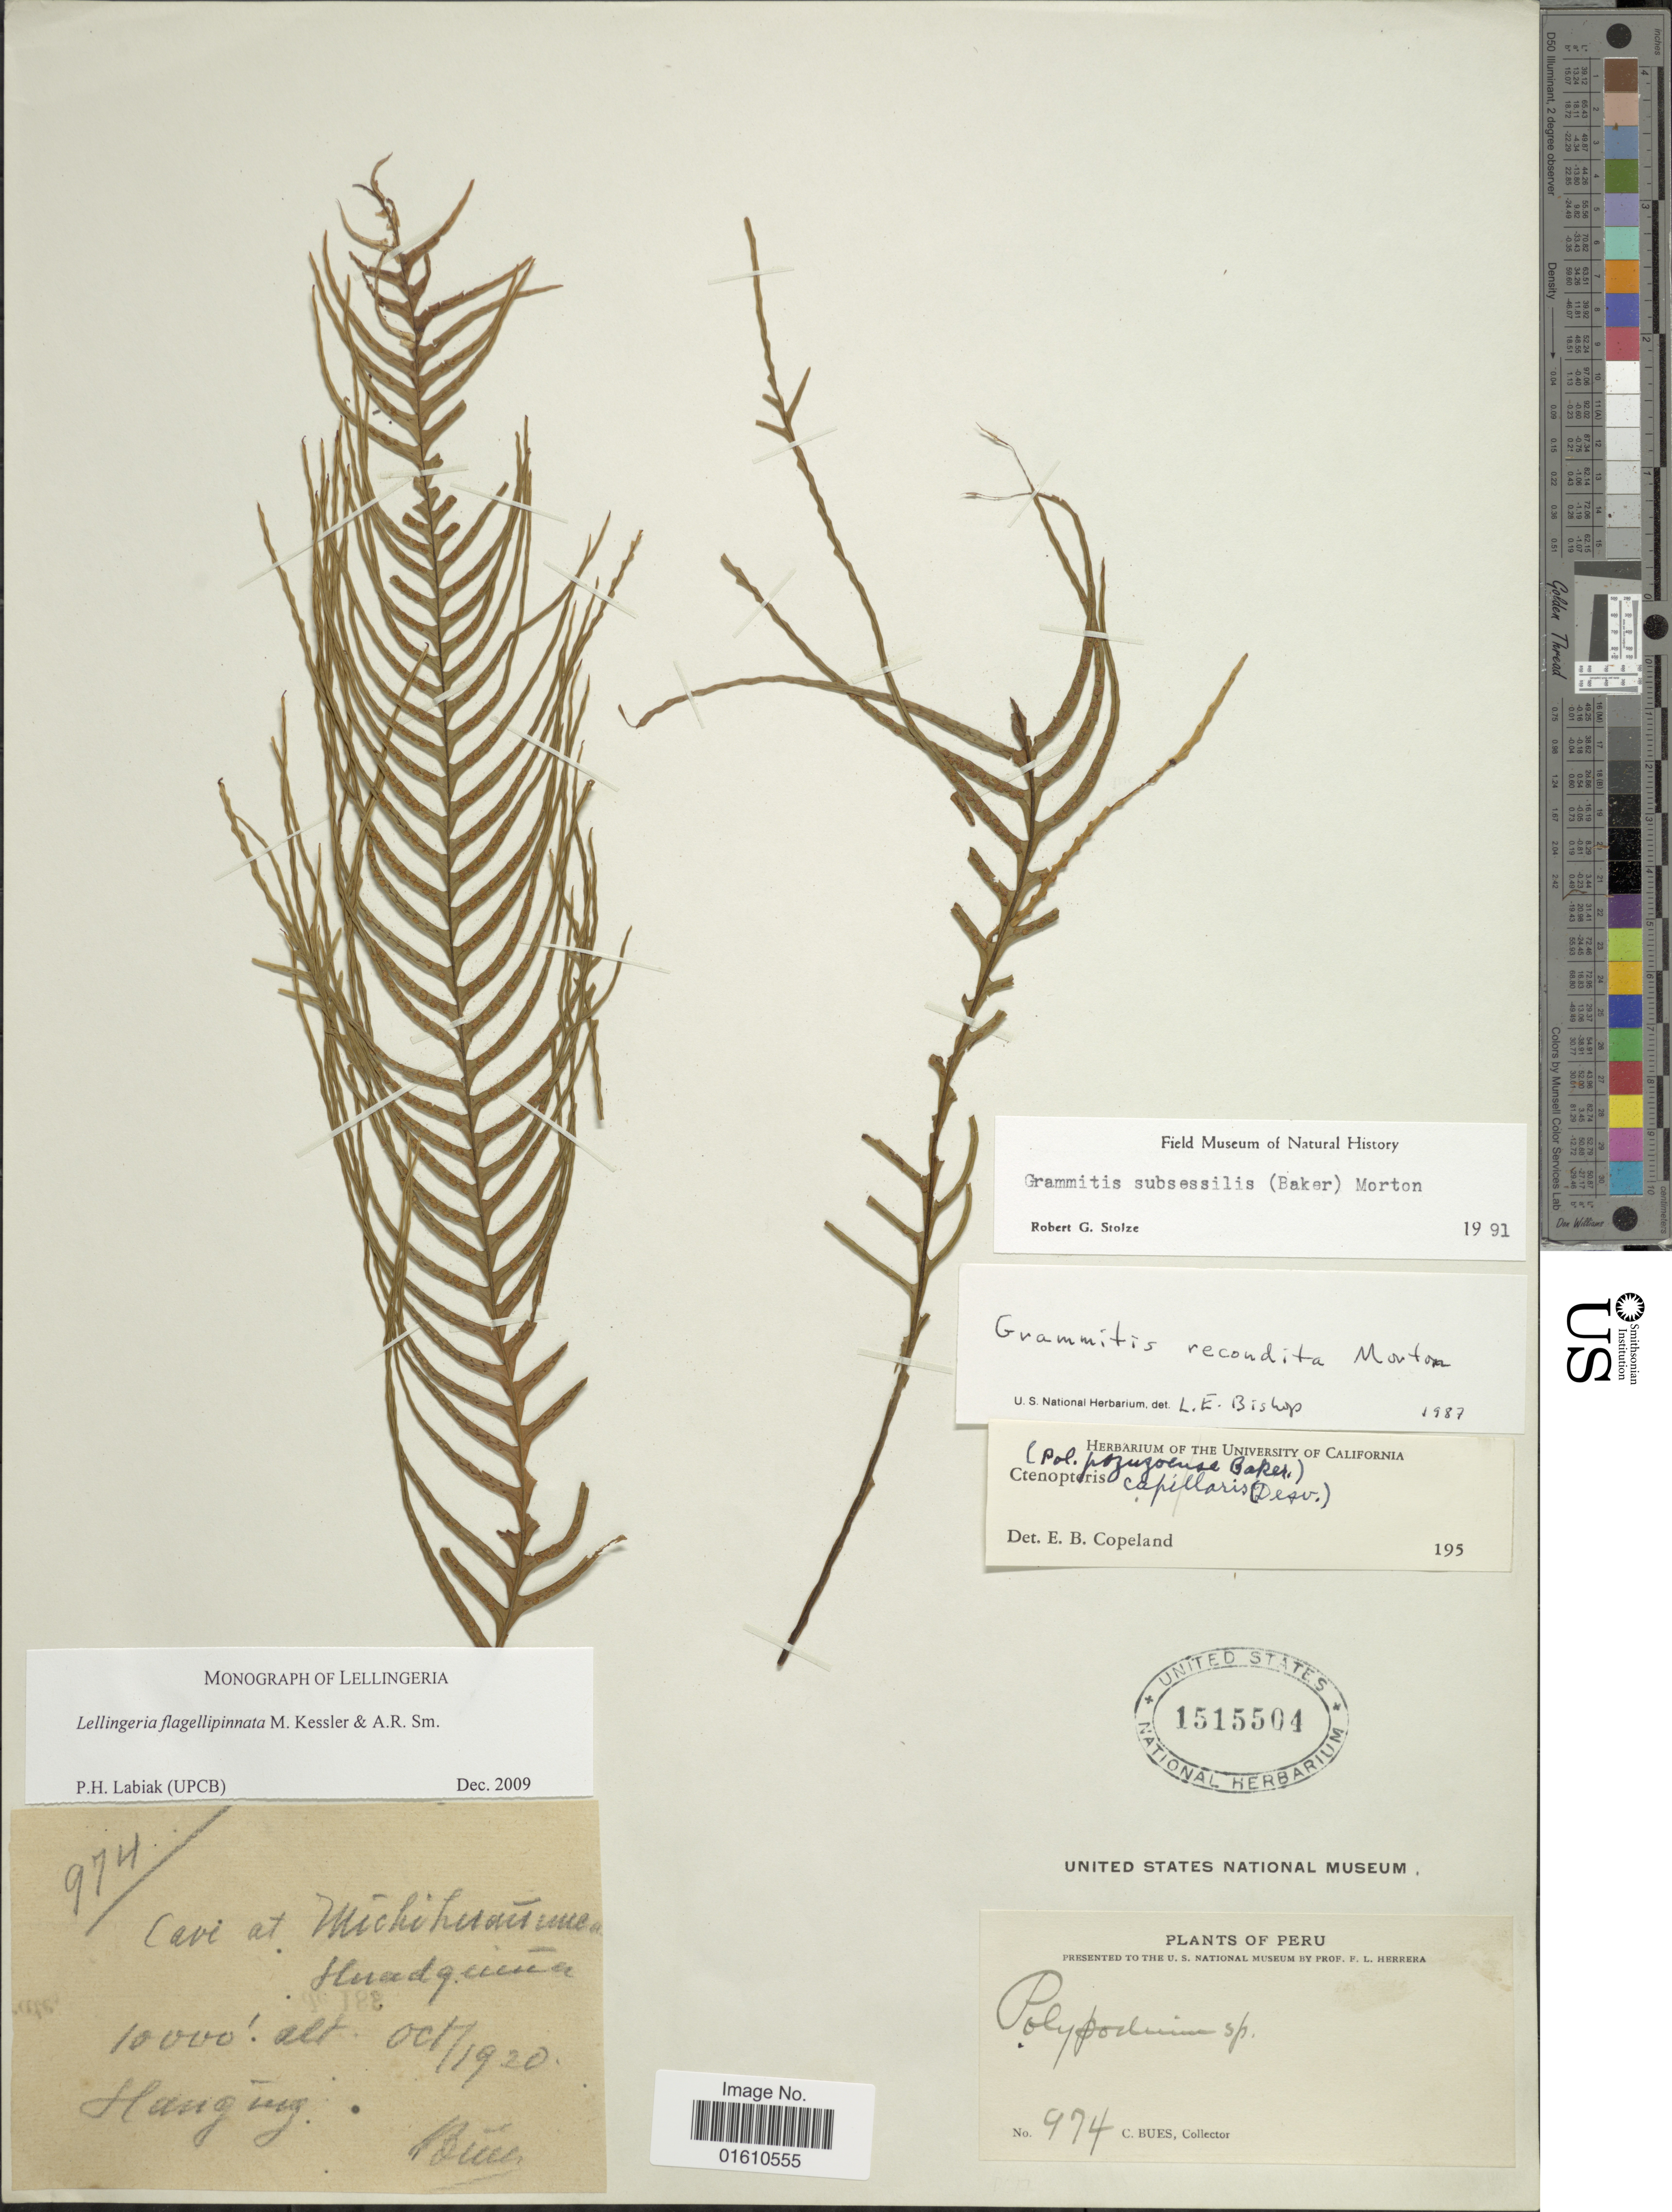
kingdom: Plantae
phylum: Tracheophyta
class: Polypodiopsida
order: Polypodiales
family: Polypodiaceae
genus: Lellingeria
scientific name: Lellingeria flagellipinnata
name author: M. Kessler & A.R. Sm.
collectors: C. Bues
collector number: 974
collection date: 1920-10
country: Peru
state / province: Cusco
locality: Cave at Michihuanunca, Huadquiña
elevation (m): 3048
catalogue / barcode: US 1515504